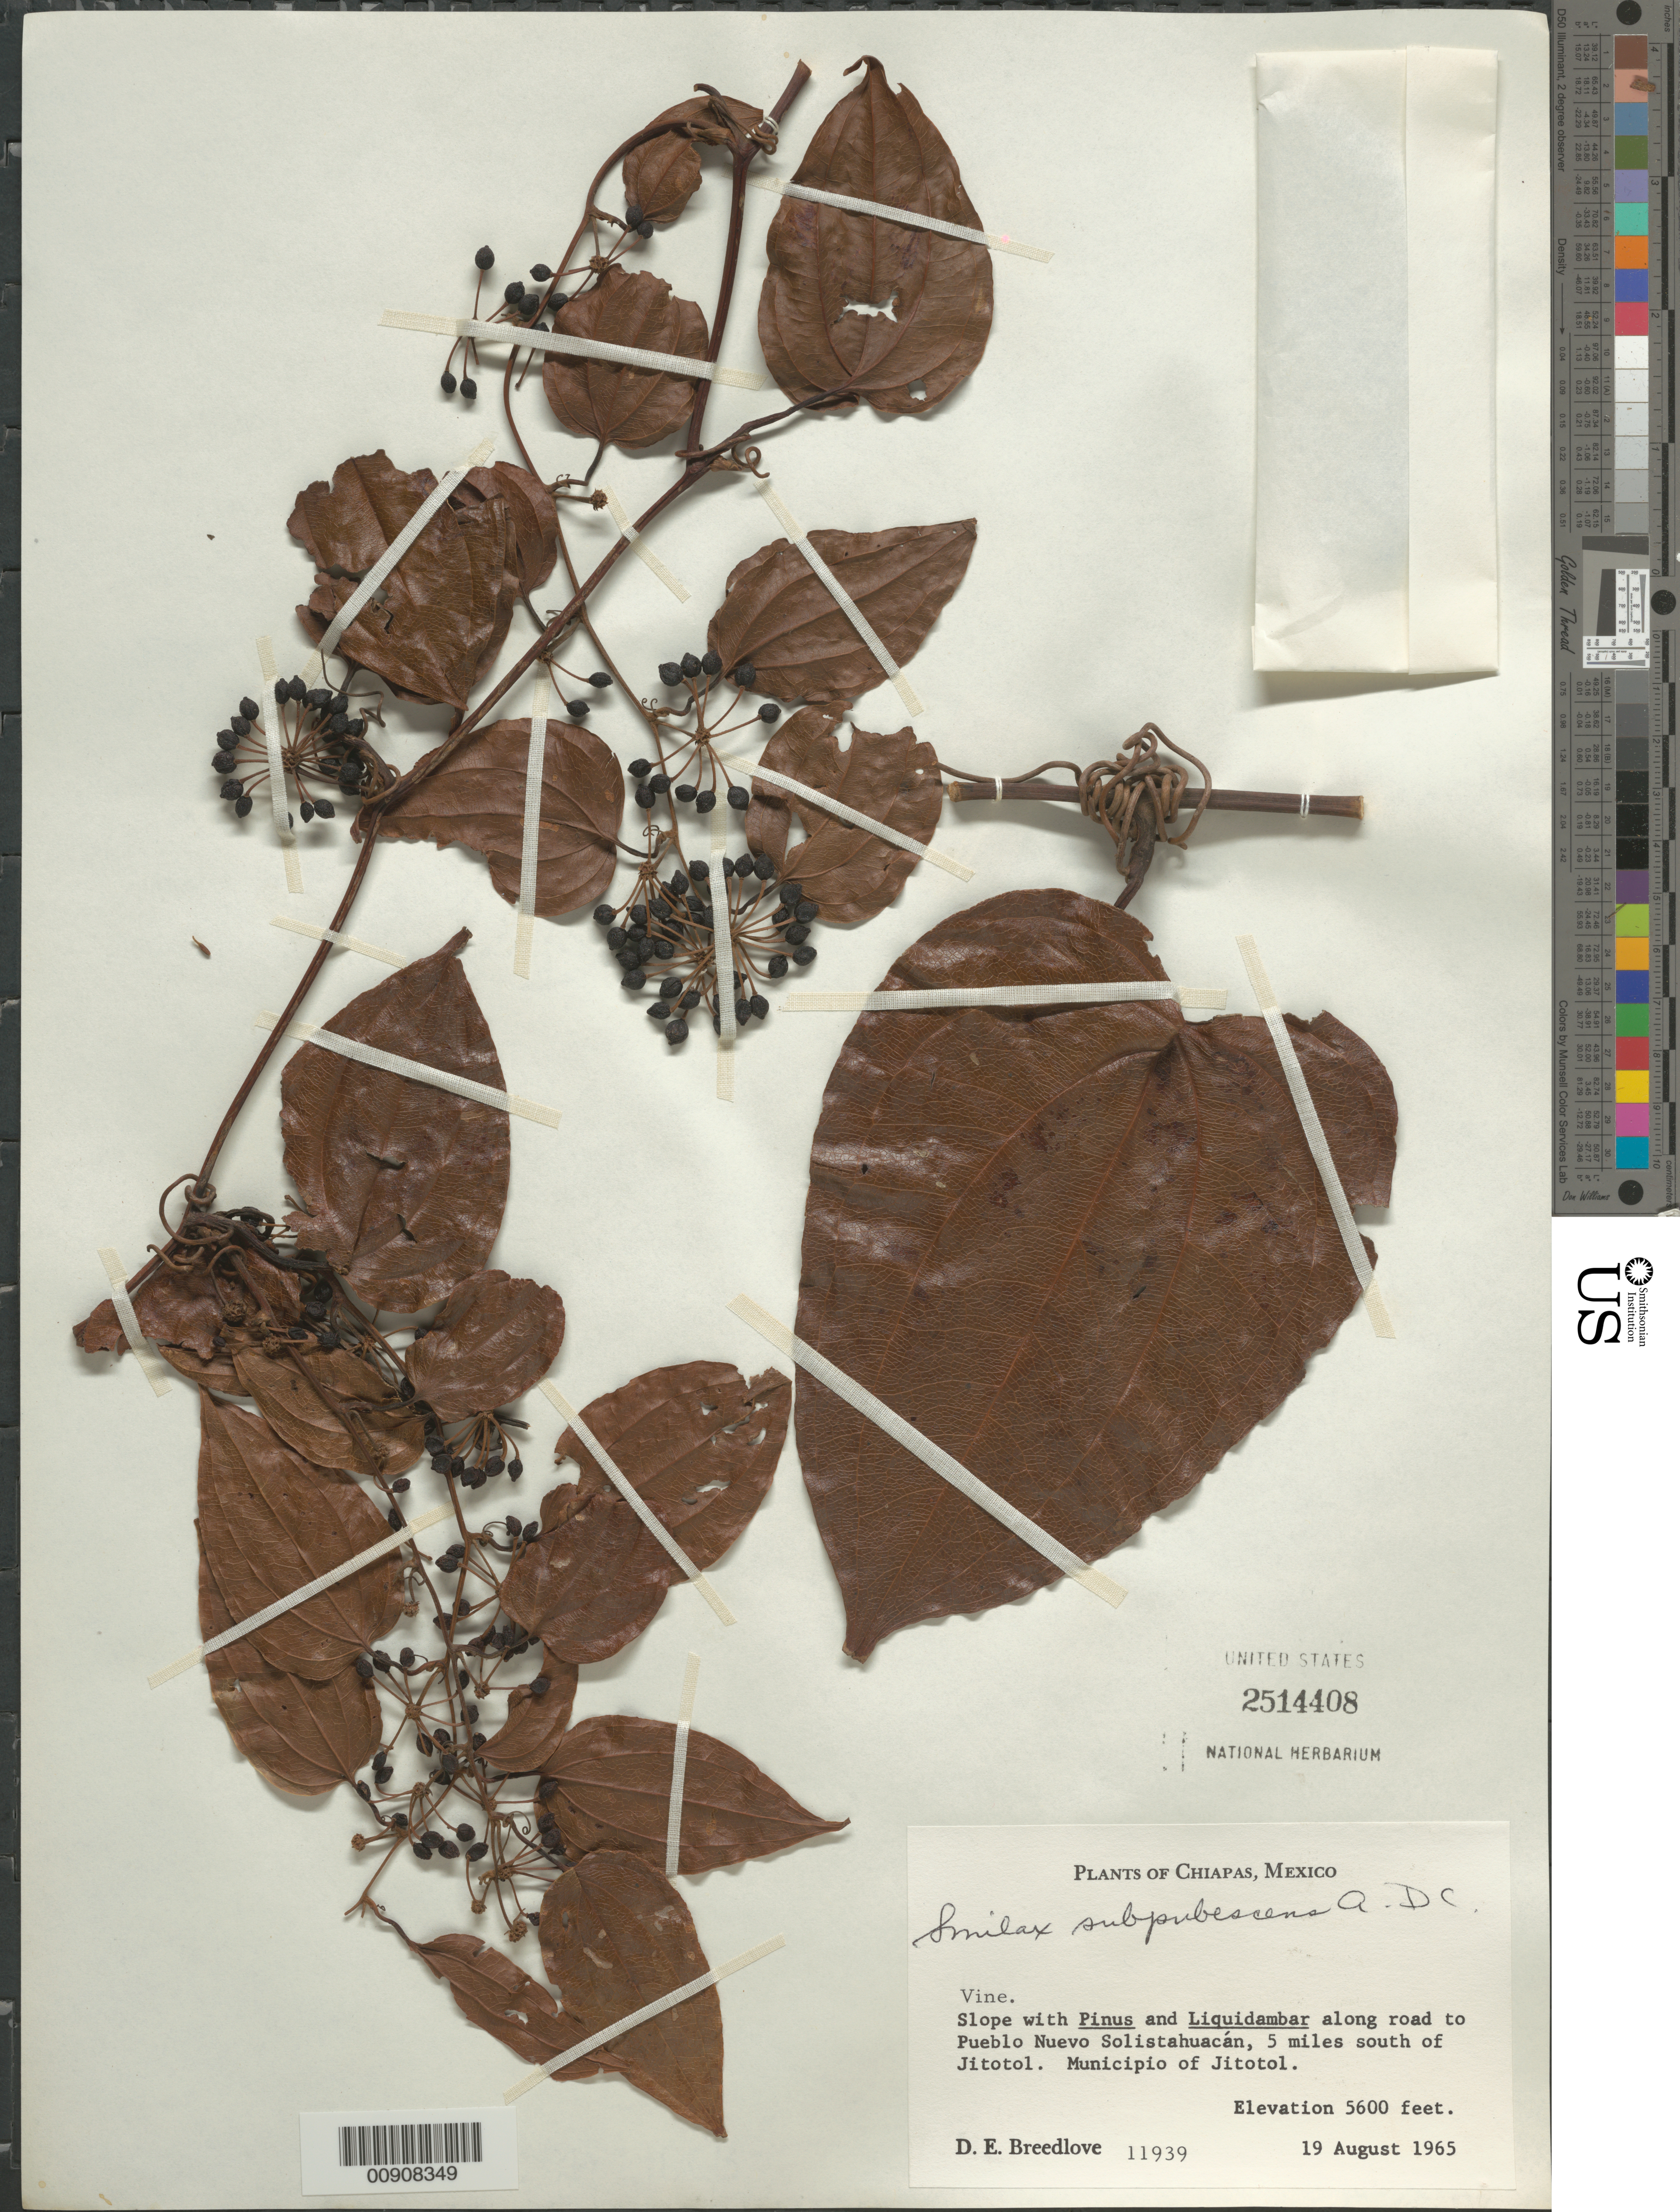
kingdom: Plantae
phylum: Tracheophyta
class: Liliopsida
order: Liliales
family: Smilacaceae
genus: Smilax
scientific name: Smilax subpubescens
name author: A. DC.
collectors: D. E. Breedlove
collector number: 11939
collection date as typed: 19 Aug 1965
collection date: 1965-08-19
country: Mexico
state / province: Chiapas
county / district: Jitotol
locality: Along road to Pueblo Nuevo Solistahuacán, 5 miles south of Jitotol. Municipio of Jitotol, Chiapas.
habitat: Slope with Pinus and Liquidambar along road.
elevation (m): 1707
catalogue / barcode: US 2514408